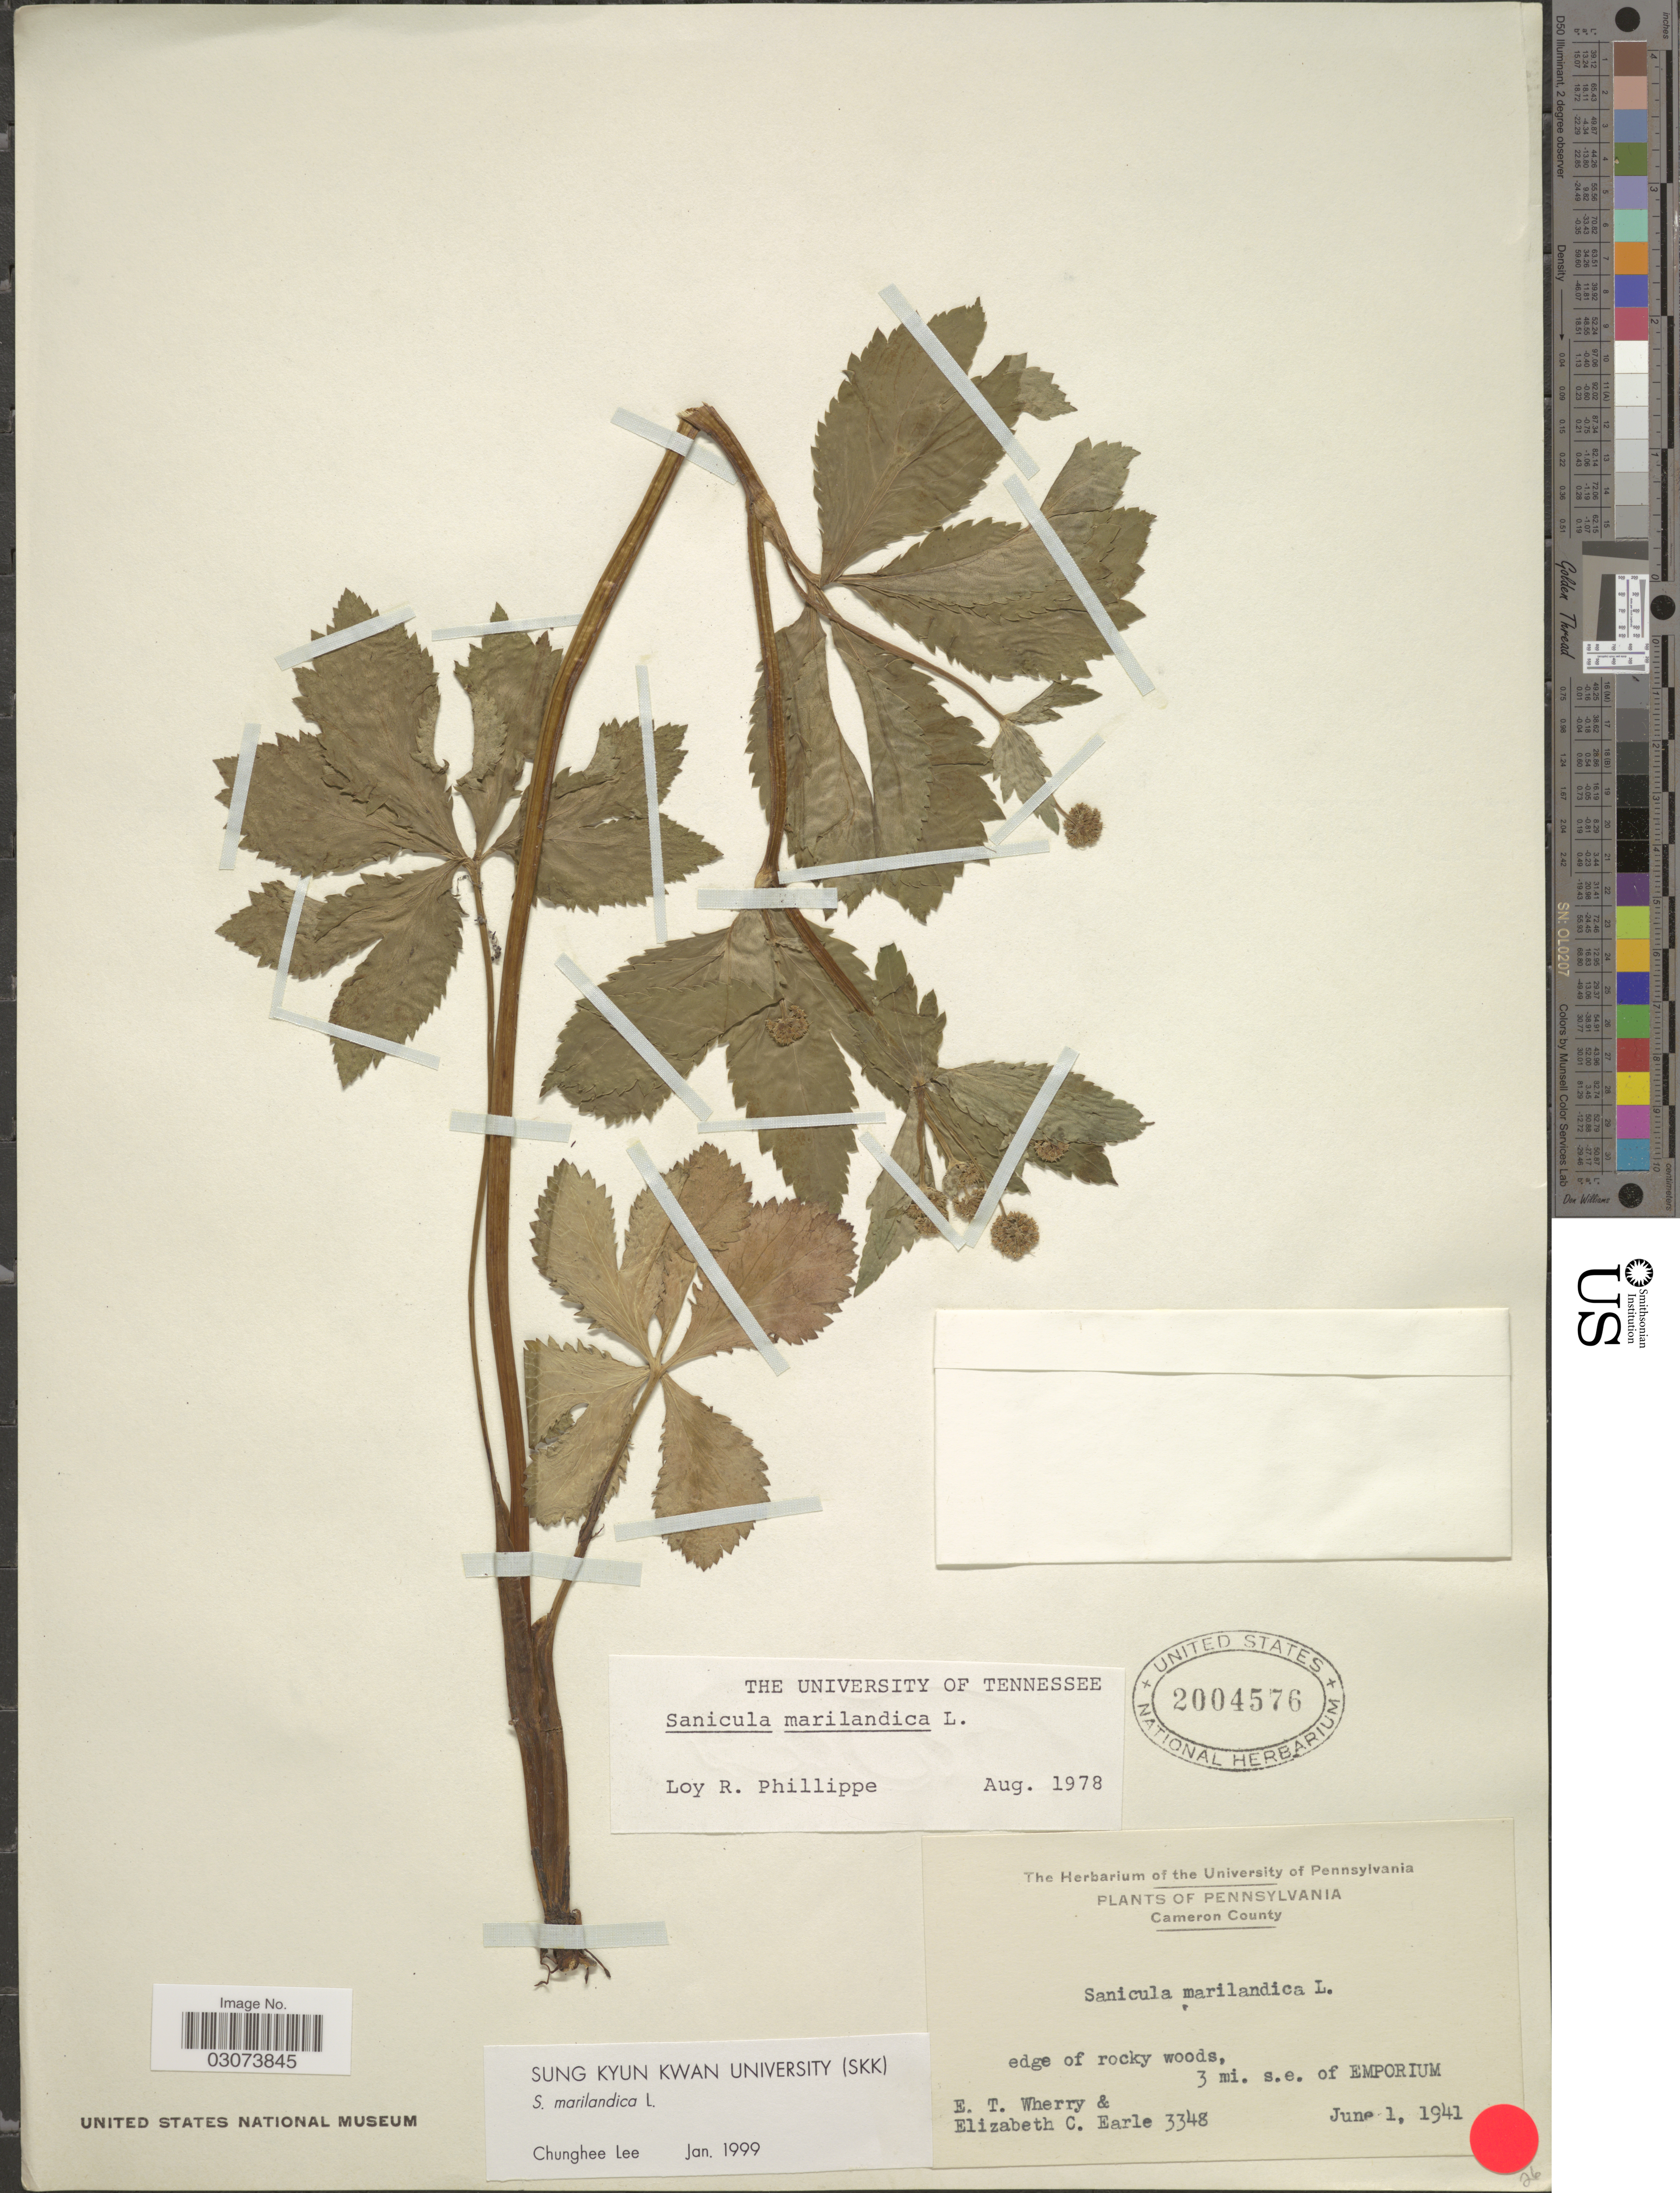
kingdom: Plantae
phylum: Tracheophyta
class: Magnoliopsida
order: Apiales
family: Apiaceae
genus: Sanicula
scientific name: Sanicula marilandica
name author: L.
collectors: E. T. Wherry & E. C. Earle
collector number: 3348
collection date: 1941-06-01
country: United States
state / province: Pennsylvania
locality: Cameron County. 3 mi. s.e. of Emporium.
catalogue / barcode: US 2004576